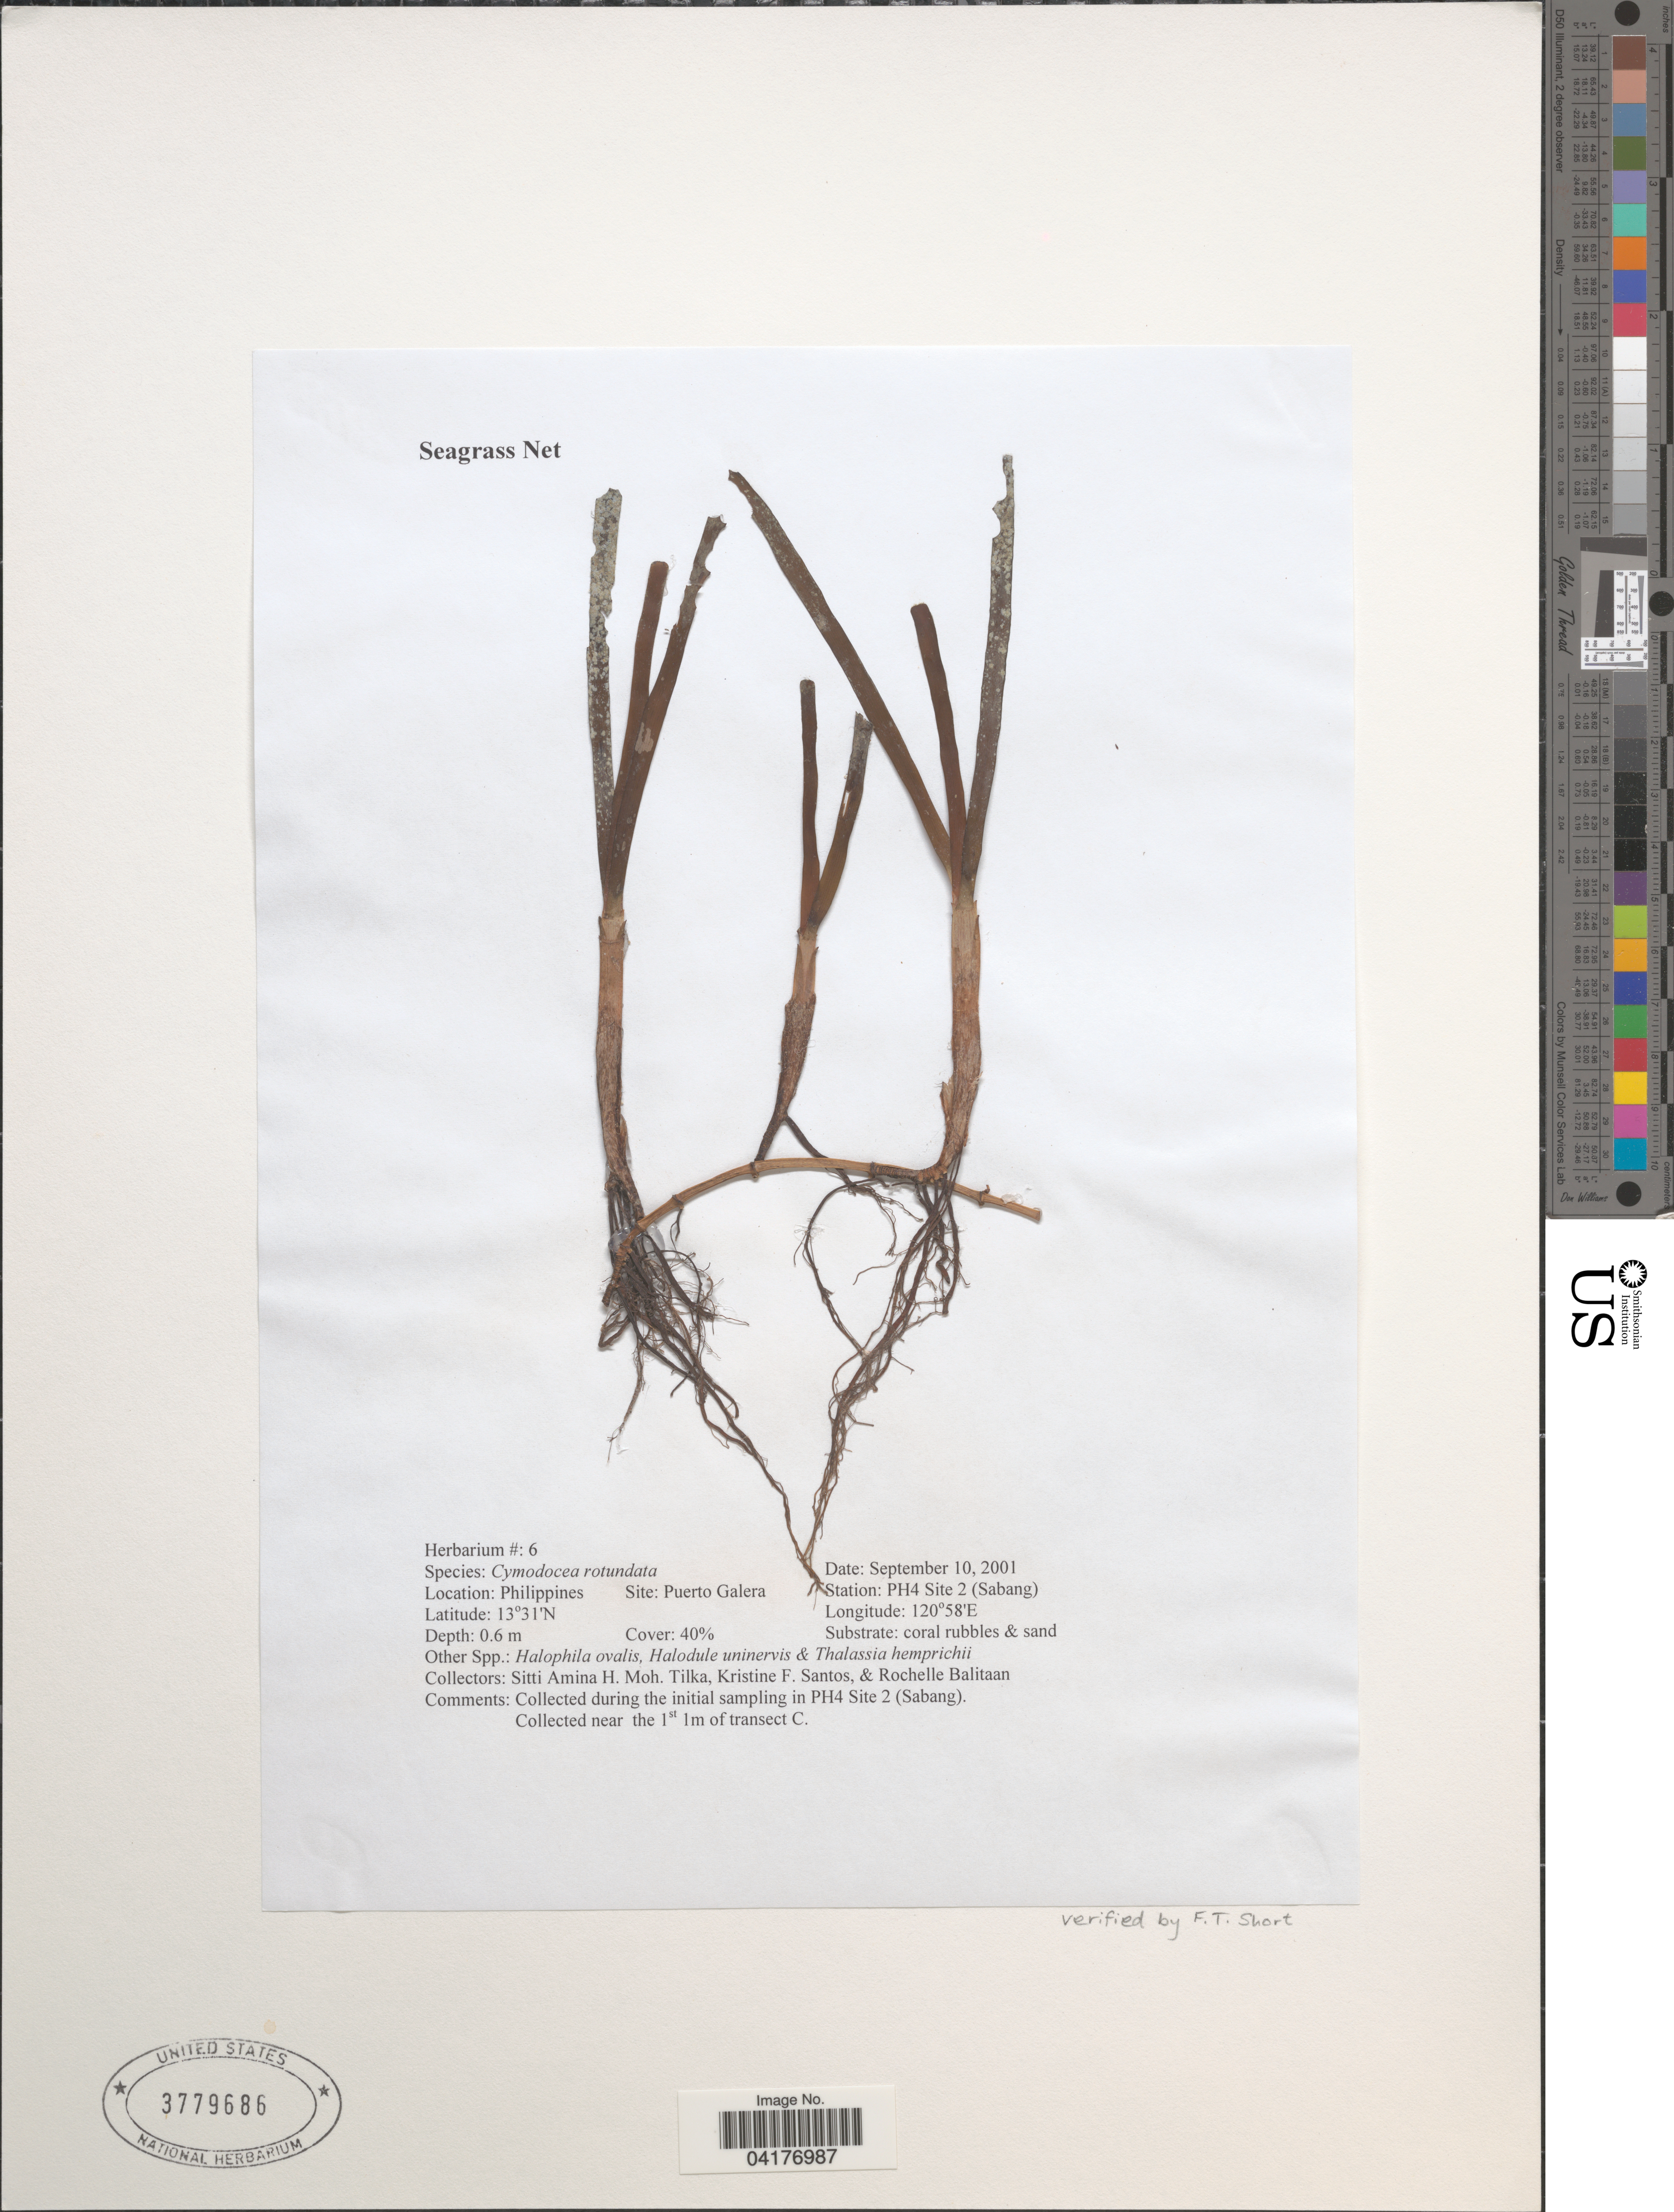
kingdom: Plantae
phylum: Tracheophyta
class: Liliopsida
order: Alismatales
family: Cymodoceaceae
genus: Cymodocea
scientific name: Cymodocea rotundata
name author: Asch. & Schweinf.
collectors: S. Tilka, K. Santos & R. Balitaan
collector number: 6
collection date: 2001-09-10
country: Philippines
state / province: Mimaropa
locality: Site: Puerto Galera. Station: PH4 Site 2 (Sabang).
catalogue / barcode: US 3779686